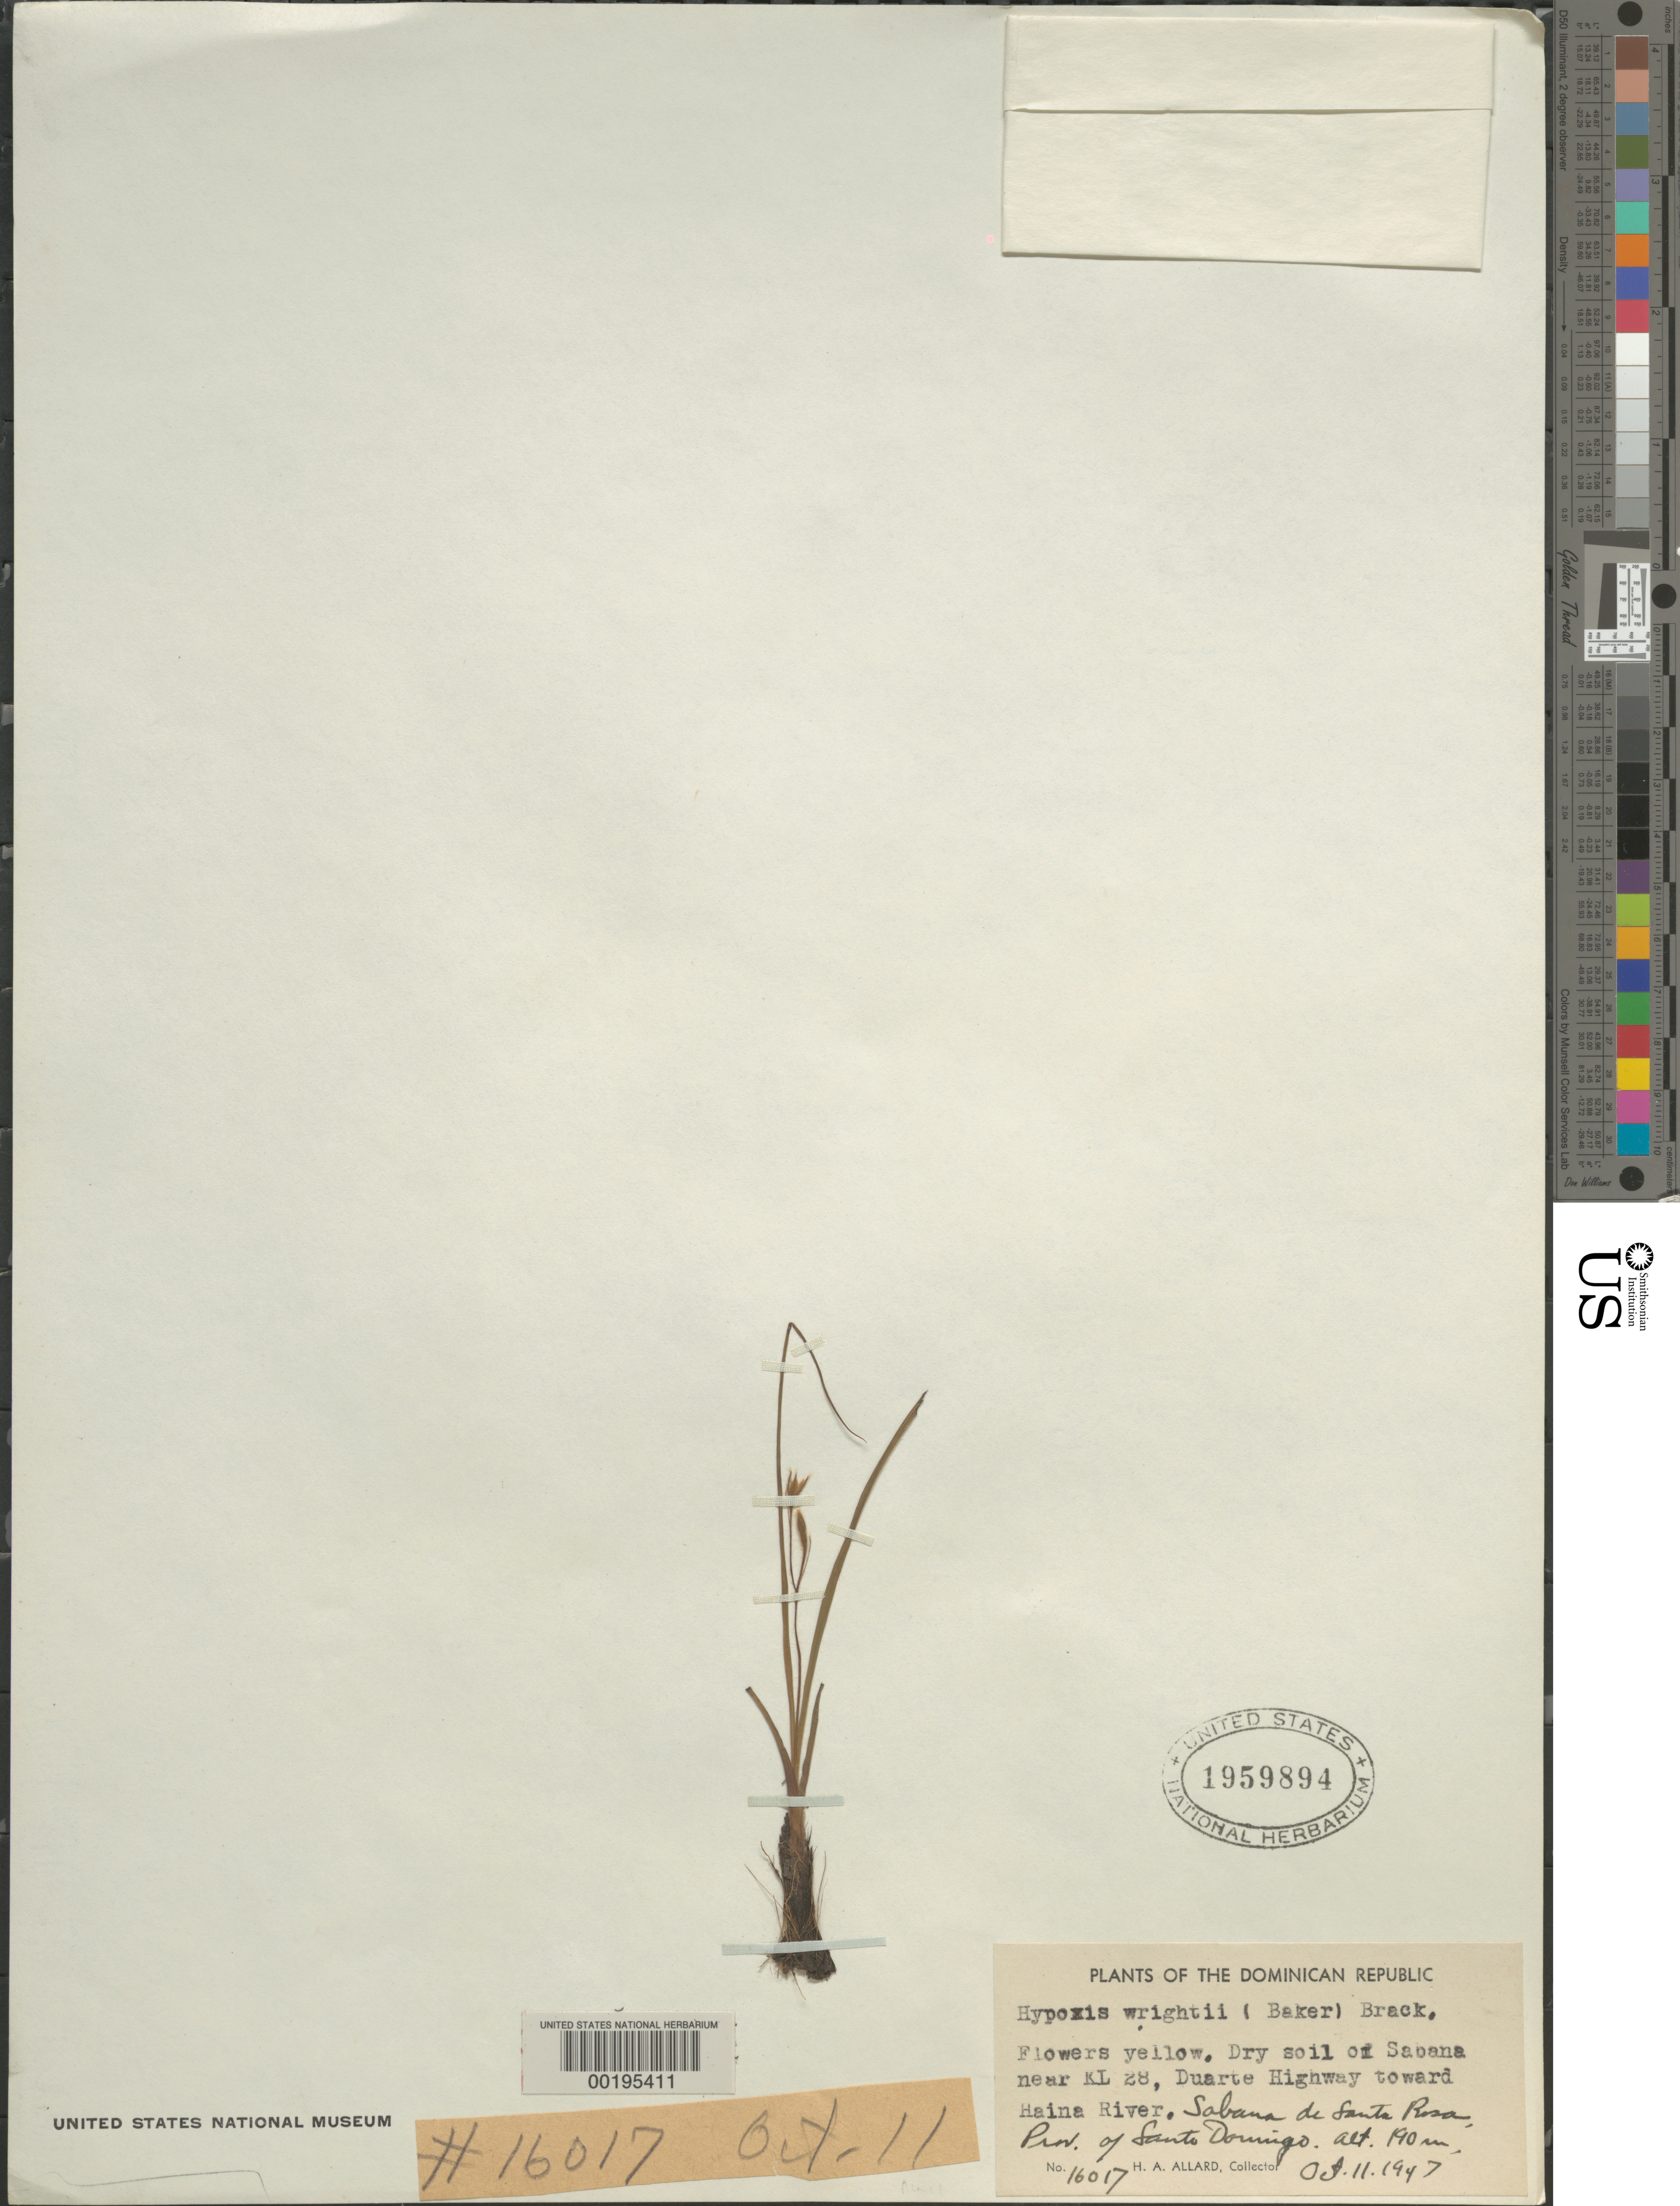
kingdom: Plantae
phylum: Tracheophyta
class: Liliopsida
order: Asparagales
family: Hypoxidaceae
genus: Hypoxis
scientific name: Hypoxis wrightii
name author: (Baker) Brackett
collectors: H. A. Allard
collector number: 16017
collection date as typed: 11 Oct 1947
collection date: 1947-10-11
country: Dominican Republic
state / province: Distrito Nacional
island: Hispaniola Island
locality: Sabana de santa rosa; near km 28, duarte highway toward haina river; santa rosa prov.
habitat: Savanna; dry soil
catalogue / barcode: US 1959894